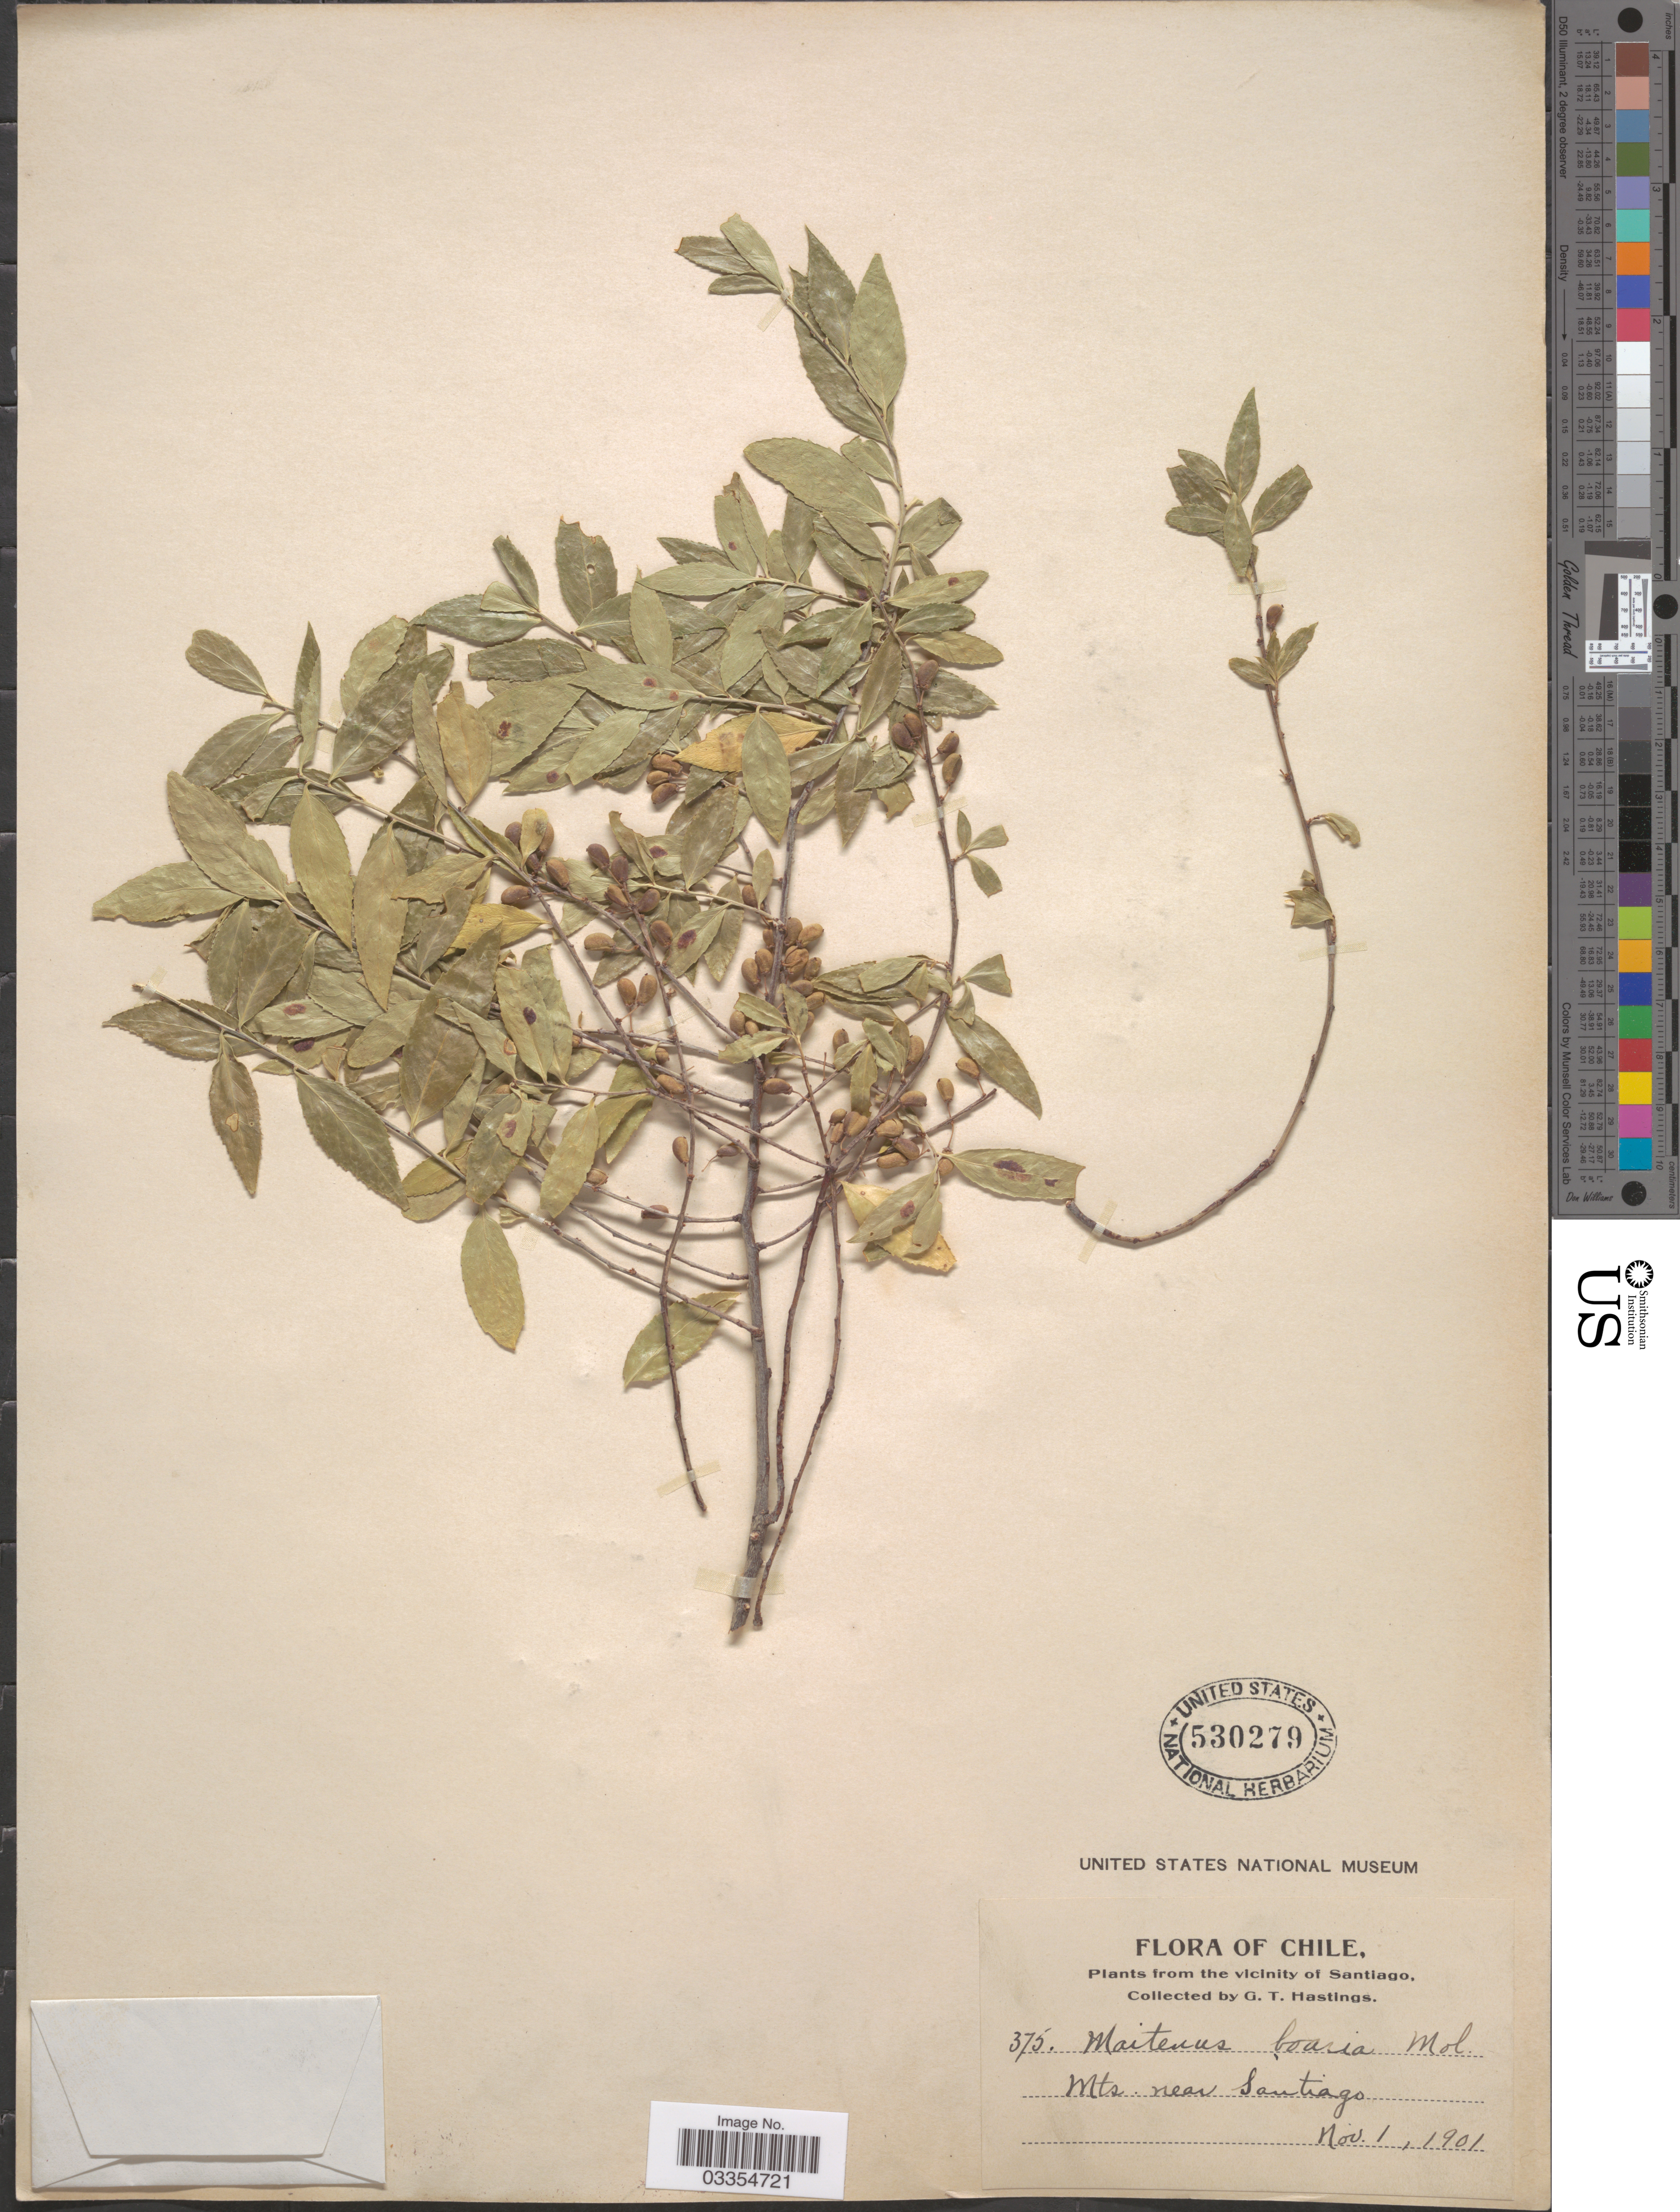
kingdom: Plantae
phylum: Tracheophyta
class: Magnoliopsida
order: Celastrales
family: Celastraceae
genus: Maytenus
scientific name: Maytenus boaria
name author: Molina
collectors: G. Hastings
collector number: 375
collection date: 1901-11-01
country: Chile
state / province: Región Metropolitana (RM)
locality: From the vicinity of Santiago. Mts. near Santiago.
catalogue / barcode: US 530279